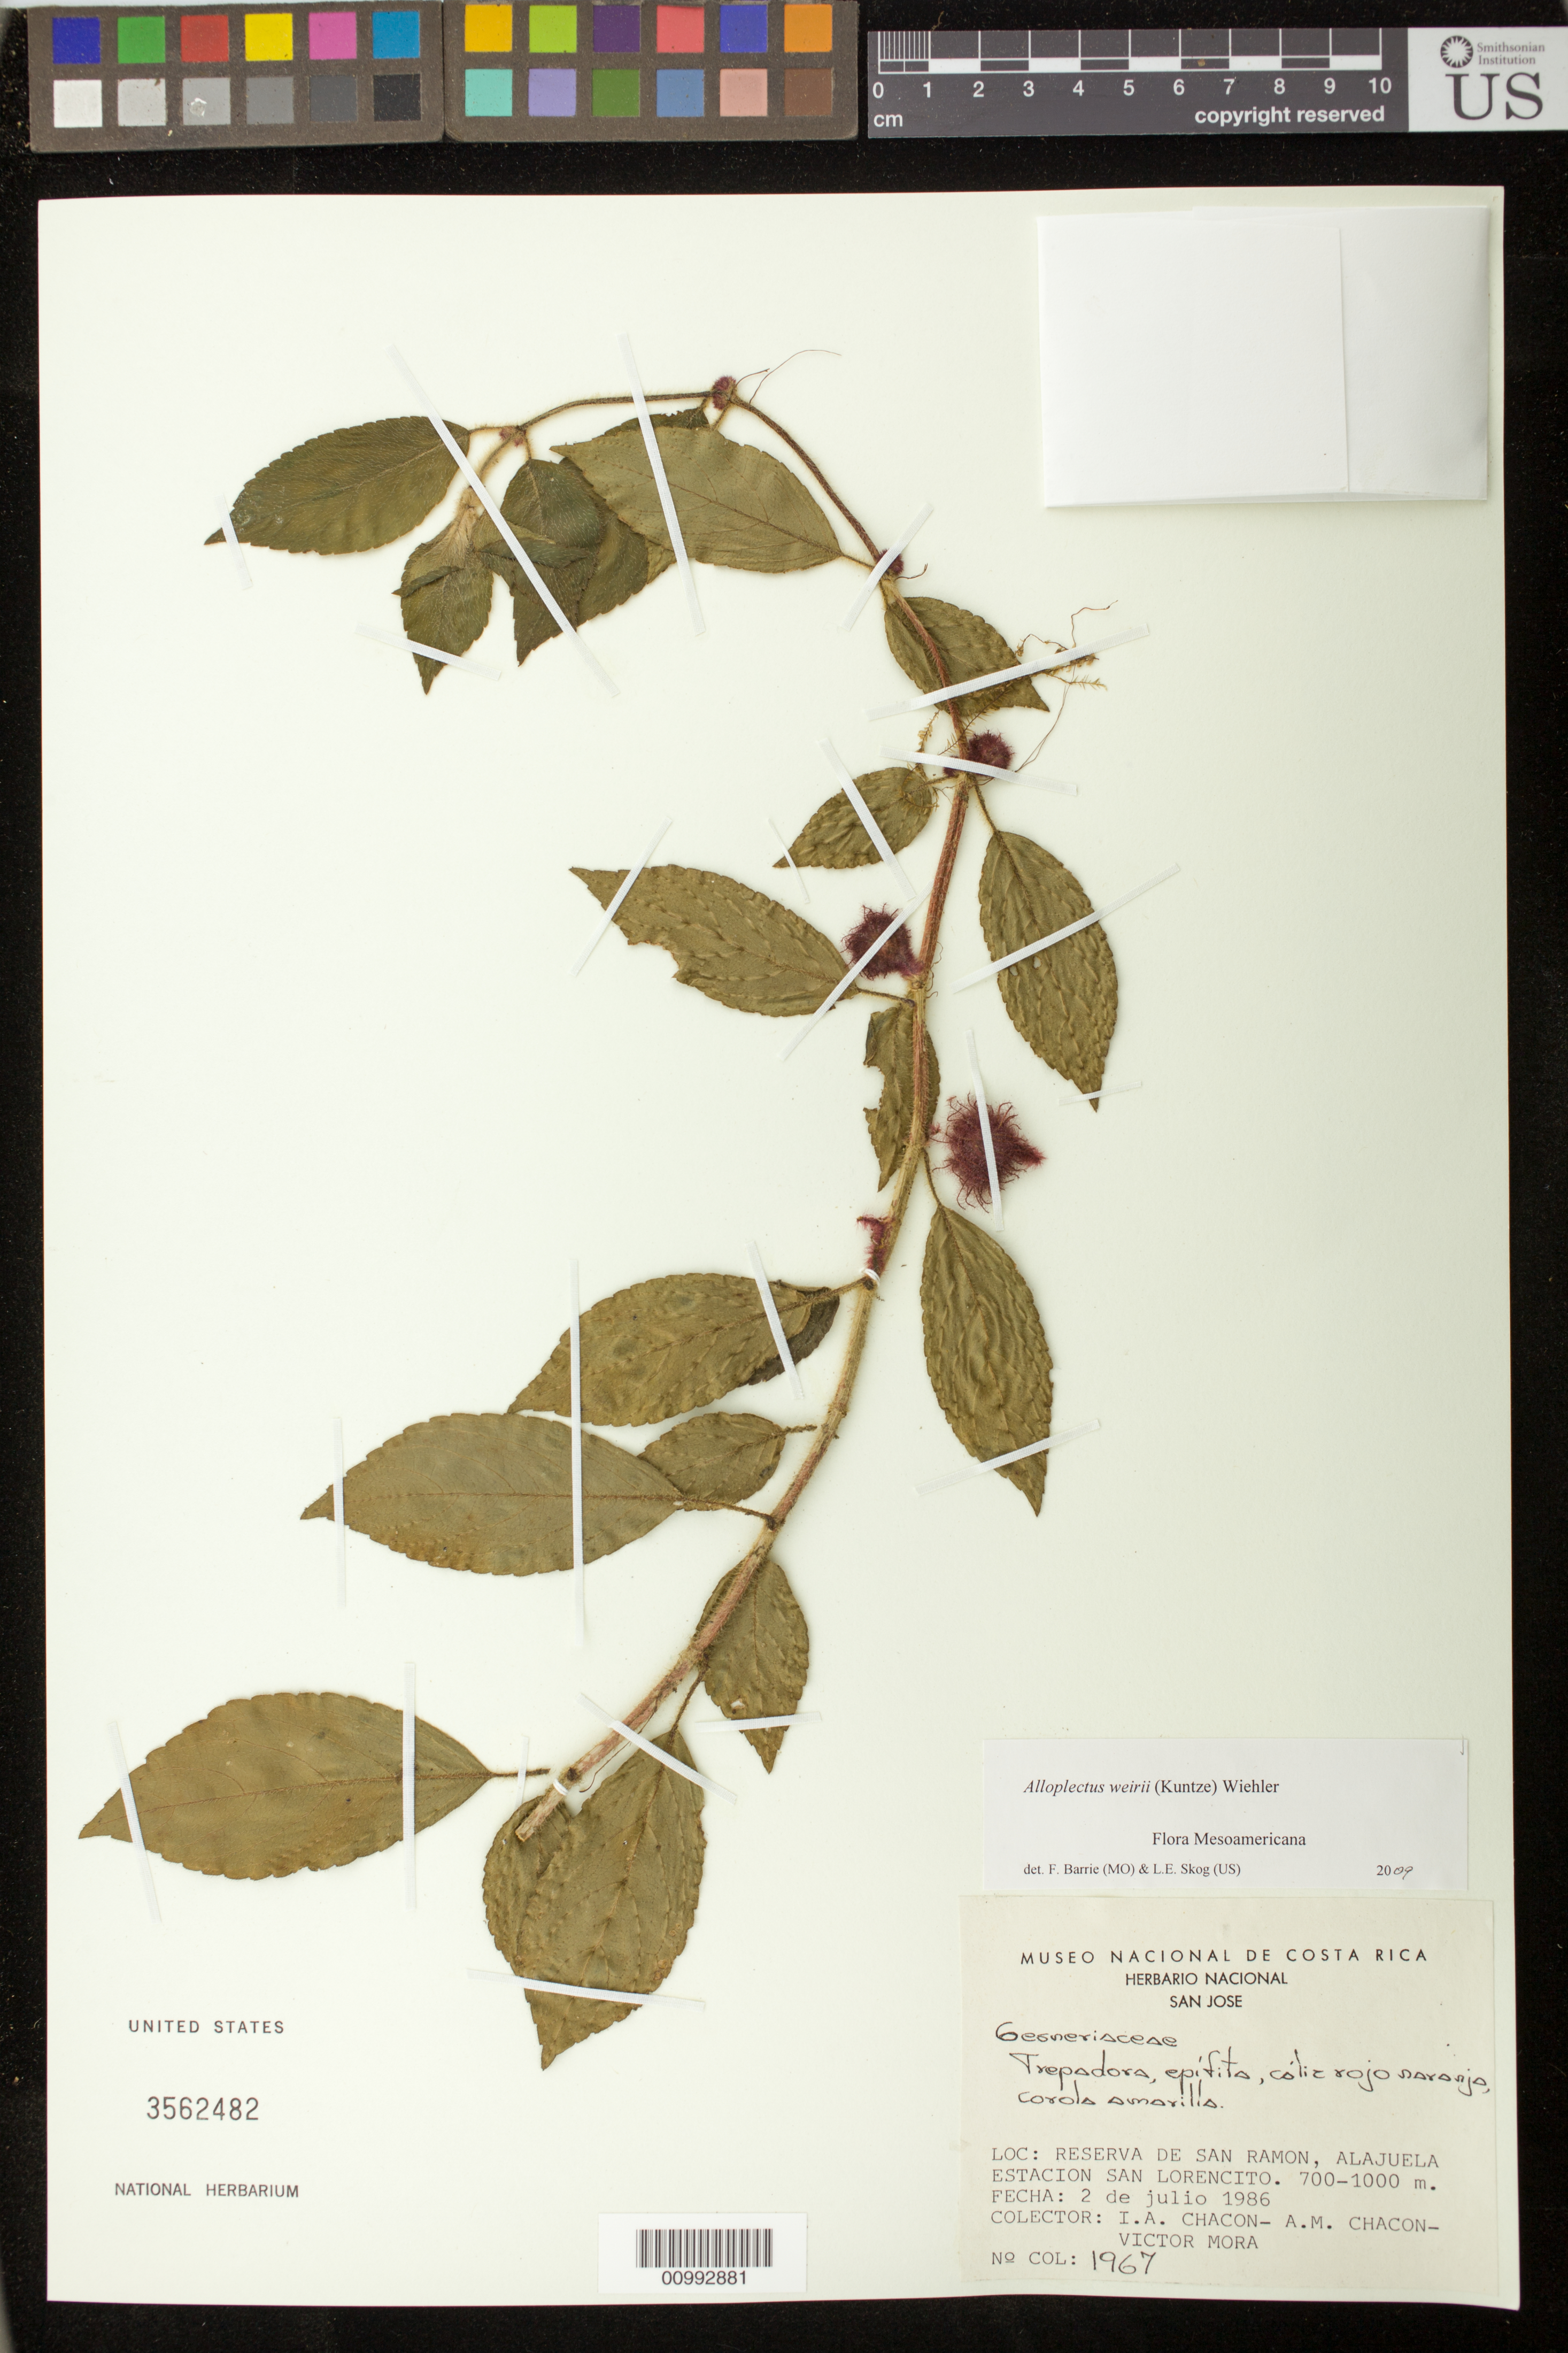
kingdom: Plantae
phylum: Tracheophyta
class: Magnoliopsida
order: Lamiales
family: Gesneriaceae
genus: Alloplectus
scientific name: Alloplectus weirii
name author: (Kuntze) Wiehler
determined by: Barrie, F. R.; Skog, Laurence E.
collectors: I. Chacón, A. Chacón & V. Mora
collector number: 1967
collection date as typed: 02 Jul 1986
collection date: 1986-07-02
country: Costa Rica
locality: Reserva de San Ramon, Alajuela, Estacion San Lorencito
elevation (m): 700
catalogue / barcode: US 3562482